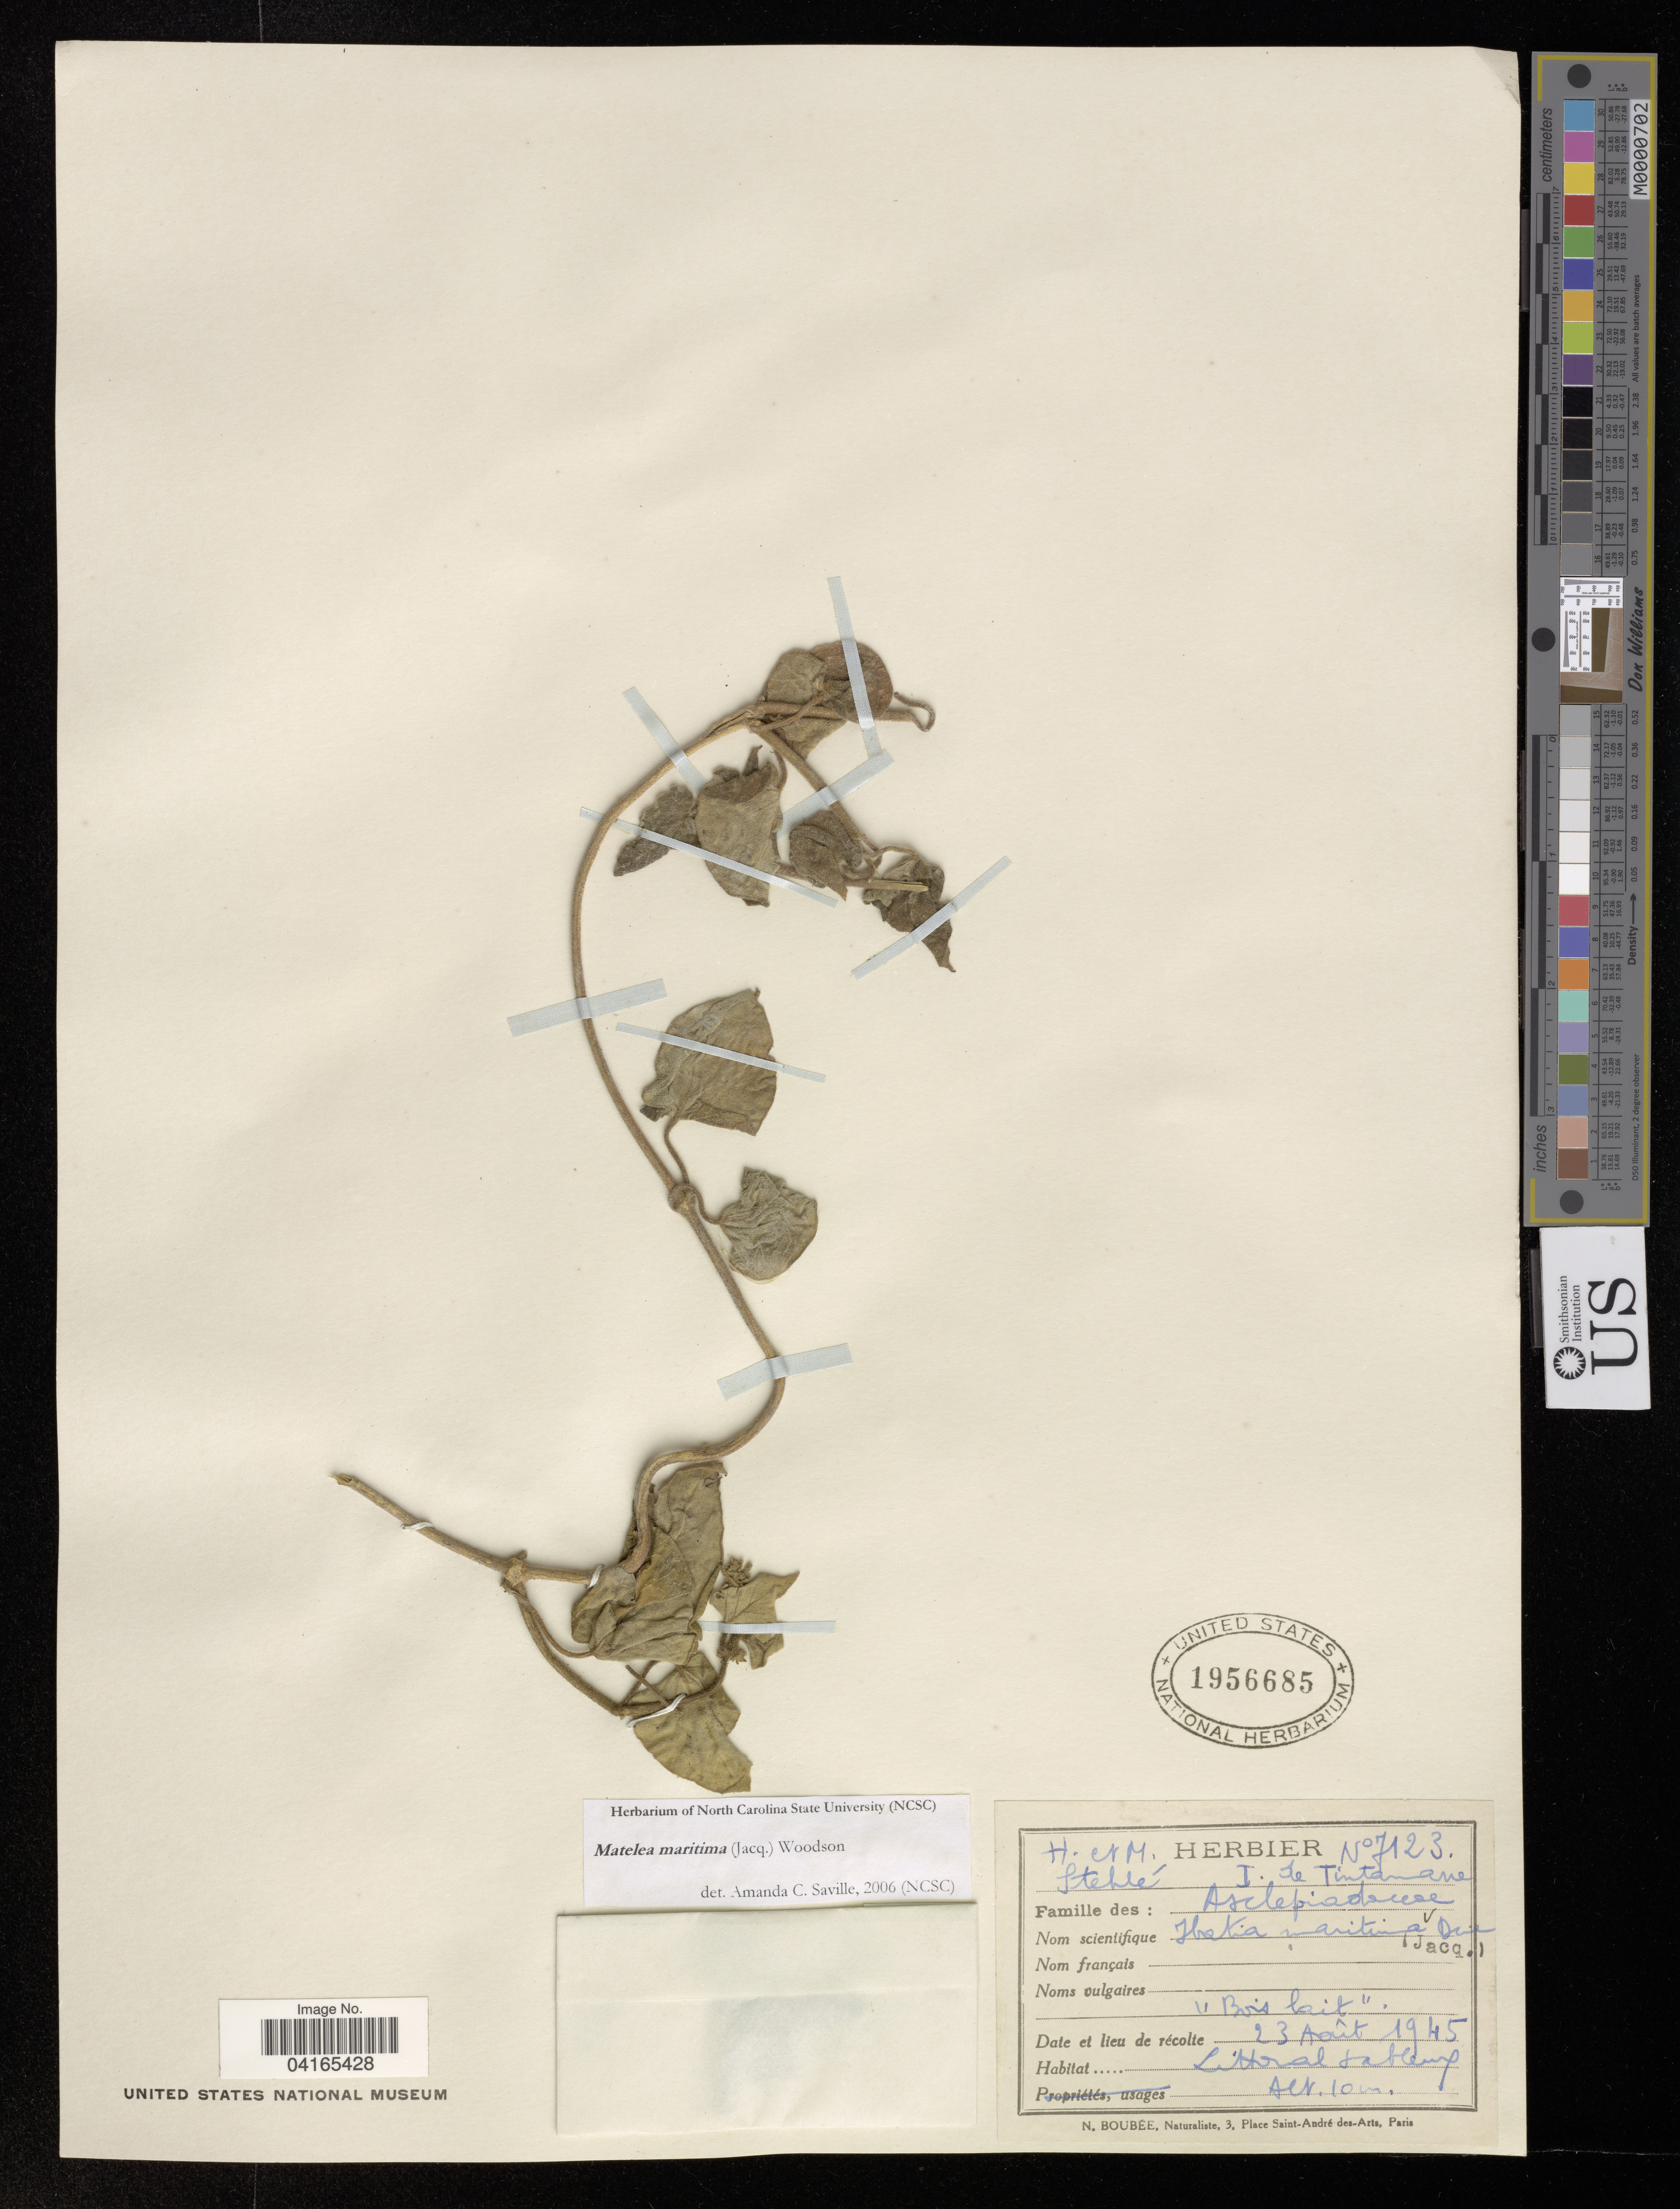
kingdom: Plantae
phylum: Tracheophyta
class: Magnoliopsida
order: Gentianales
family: Apocynaceae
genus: Matelea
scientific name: Matelea maritima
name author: (Jacq.) Woodson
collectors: H. Stehlé & M. Stehlé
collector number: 7123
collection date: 1945-08-23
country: Guadeloupe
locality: Ilot de Tintamarre.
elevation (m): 10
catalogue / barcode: US 1956685